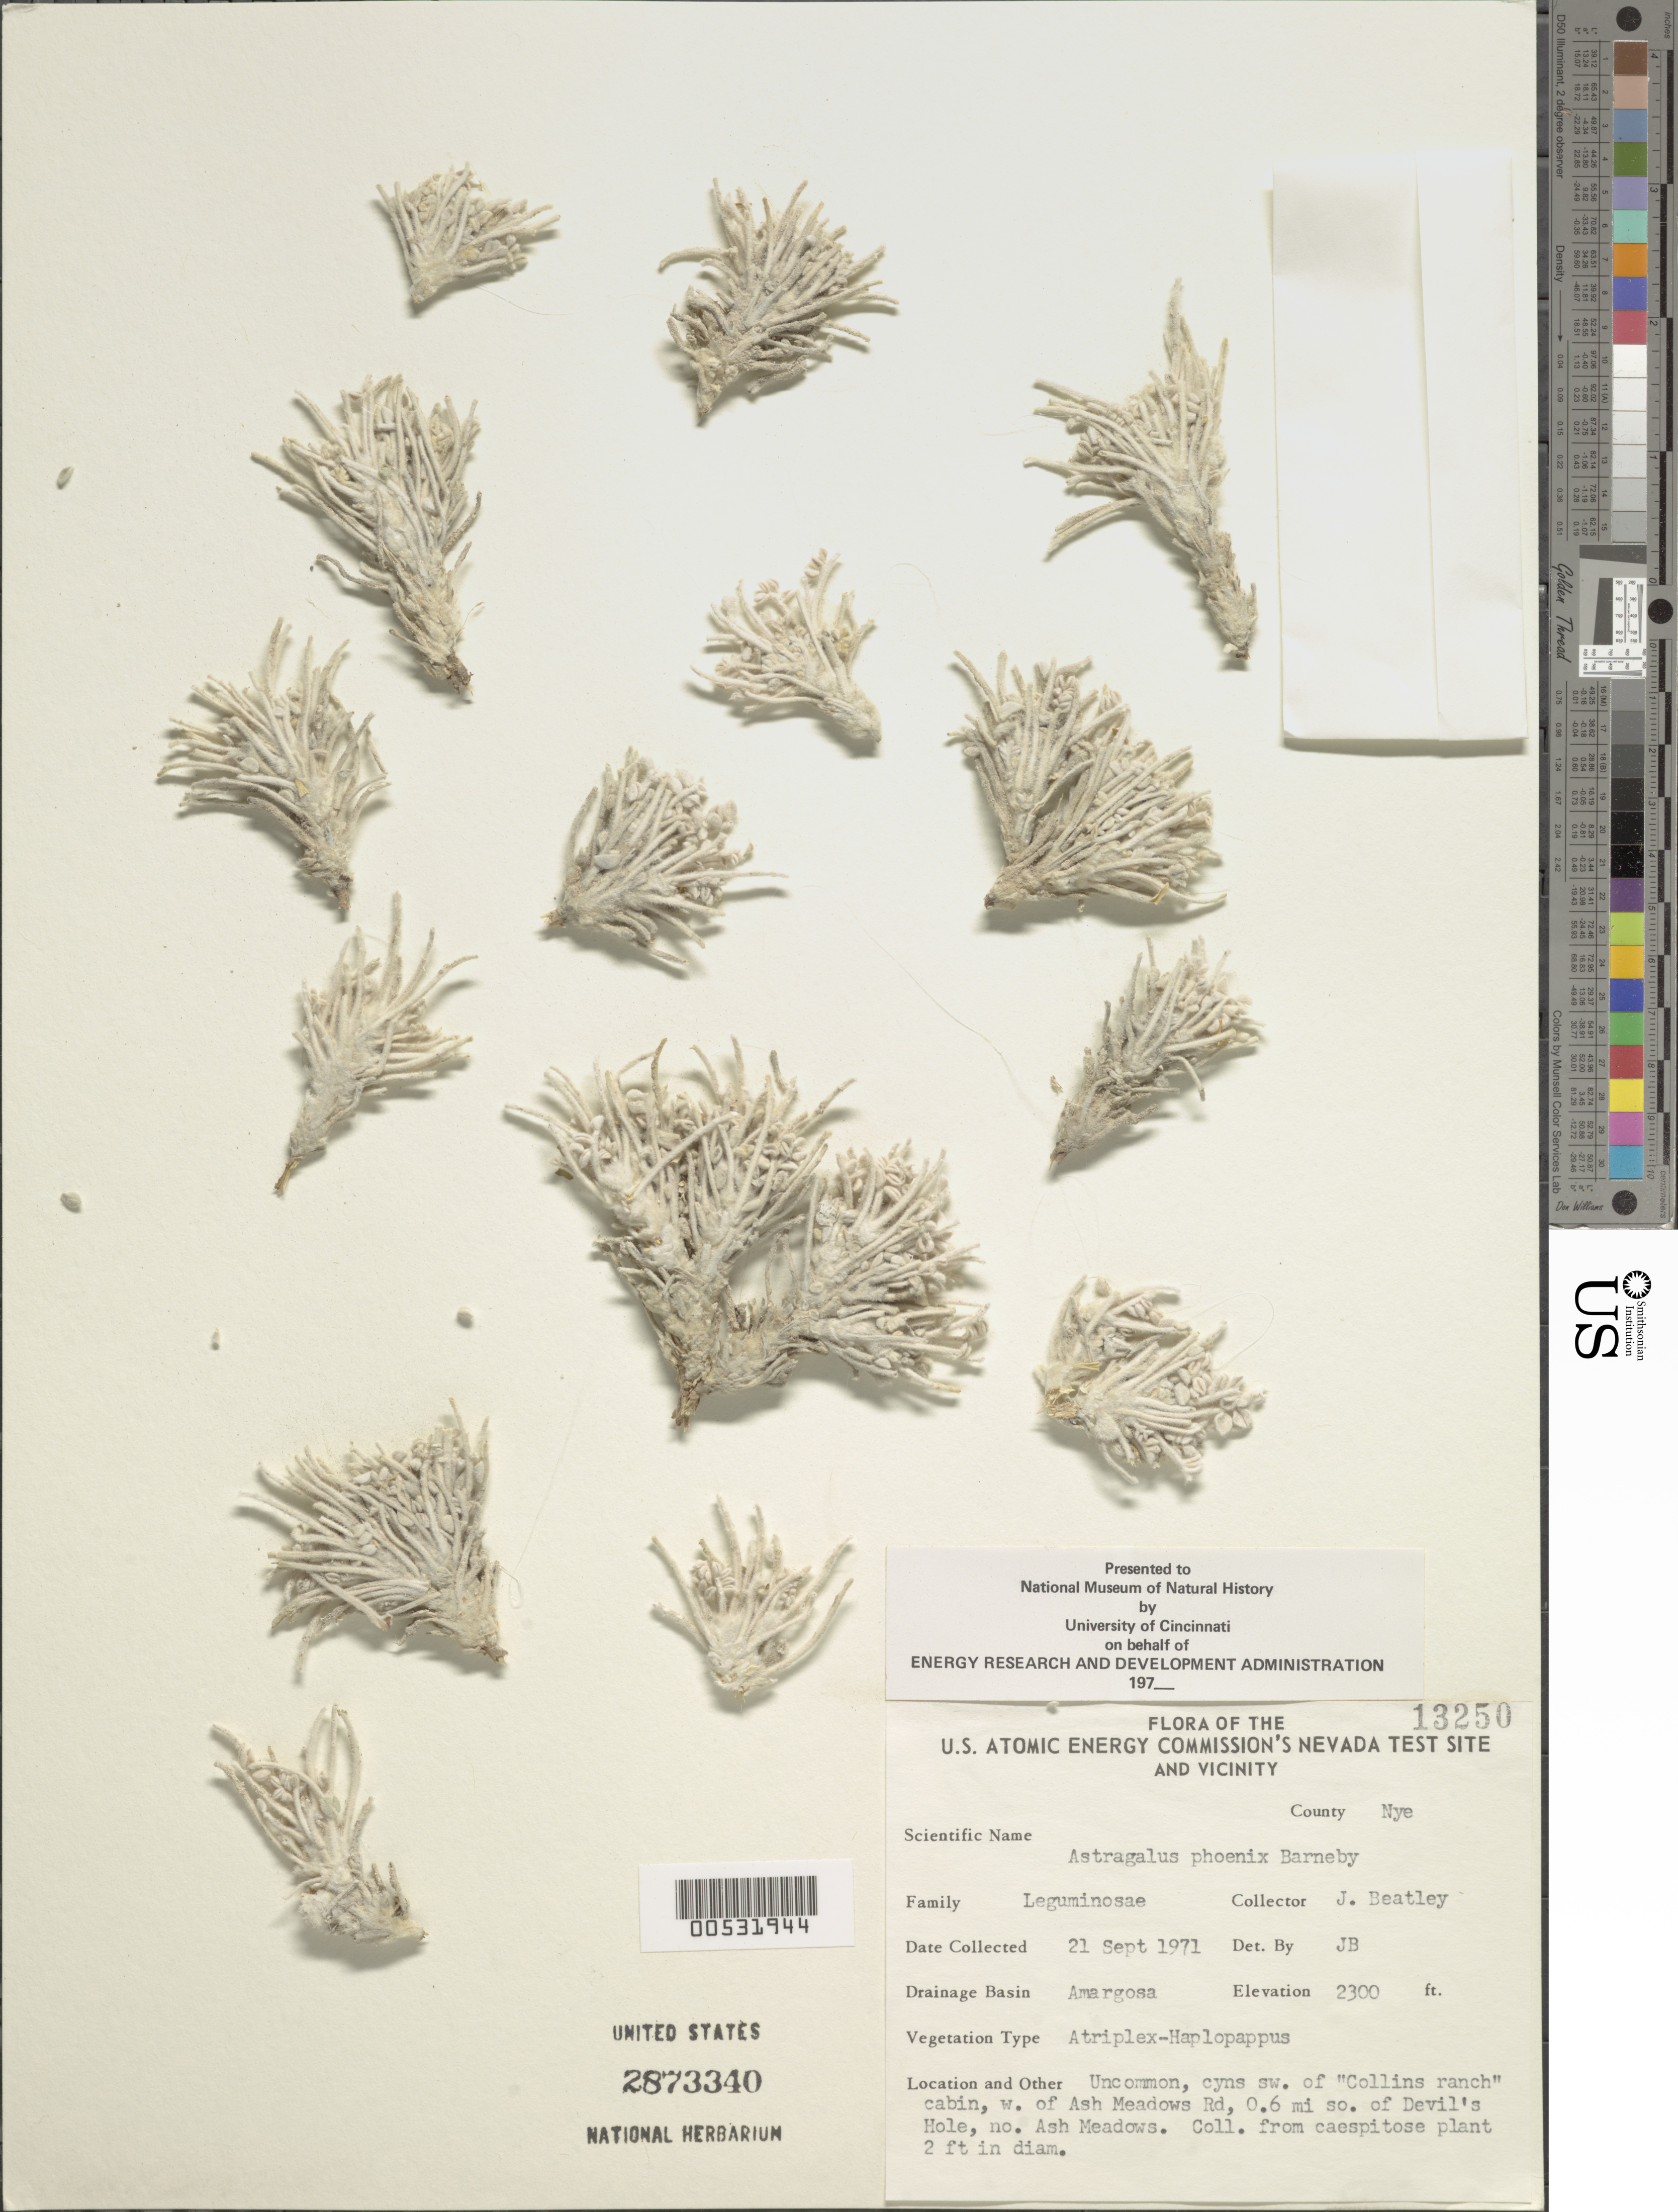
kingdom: Plantae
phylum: Tracheophyta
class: Magnoliopsida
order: Fabales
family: Fabaceae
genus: Astragalus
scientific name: Astragalus phoenix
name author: Barneby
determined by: Beatley, J. C.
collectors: J. C. Beatley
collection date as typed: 21 Sep 1971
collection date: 1971-09-21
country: United States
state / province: Nevada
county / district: Nye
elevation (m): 701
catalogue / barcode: US 2873340